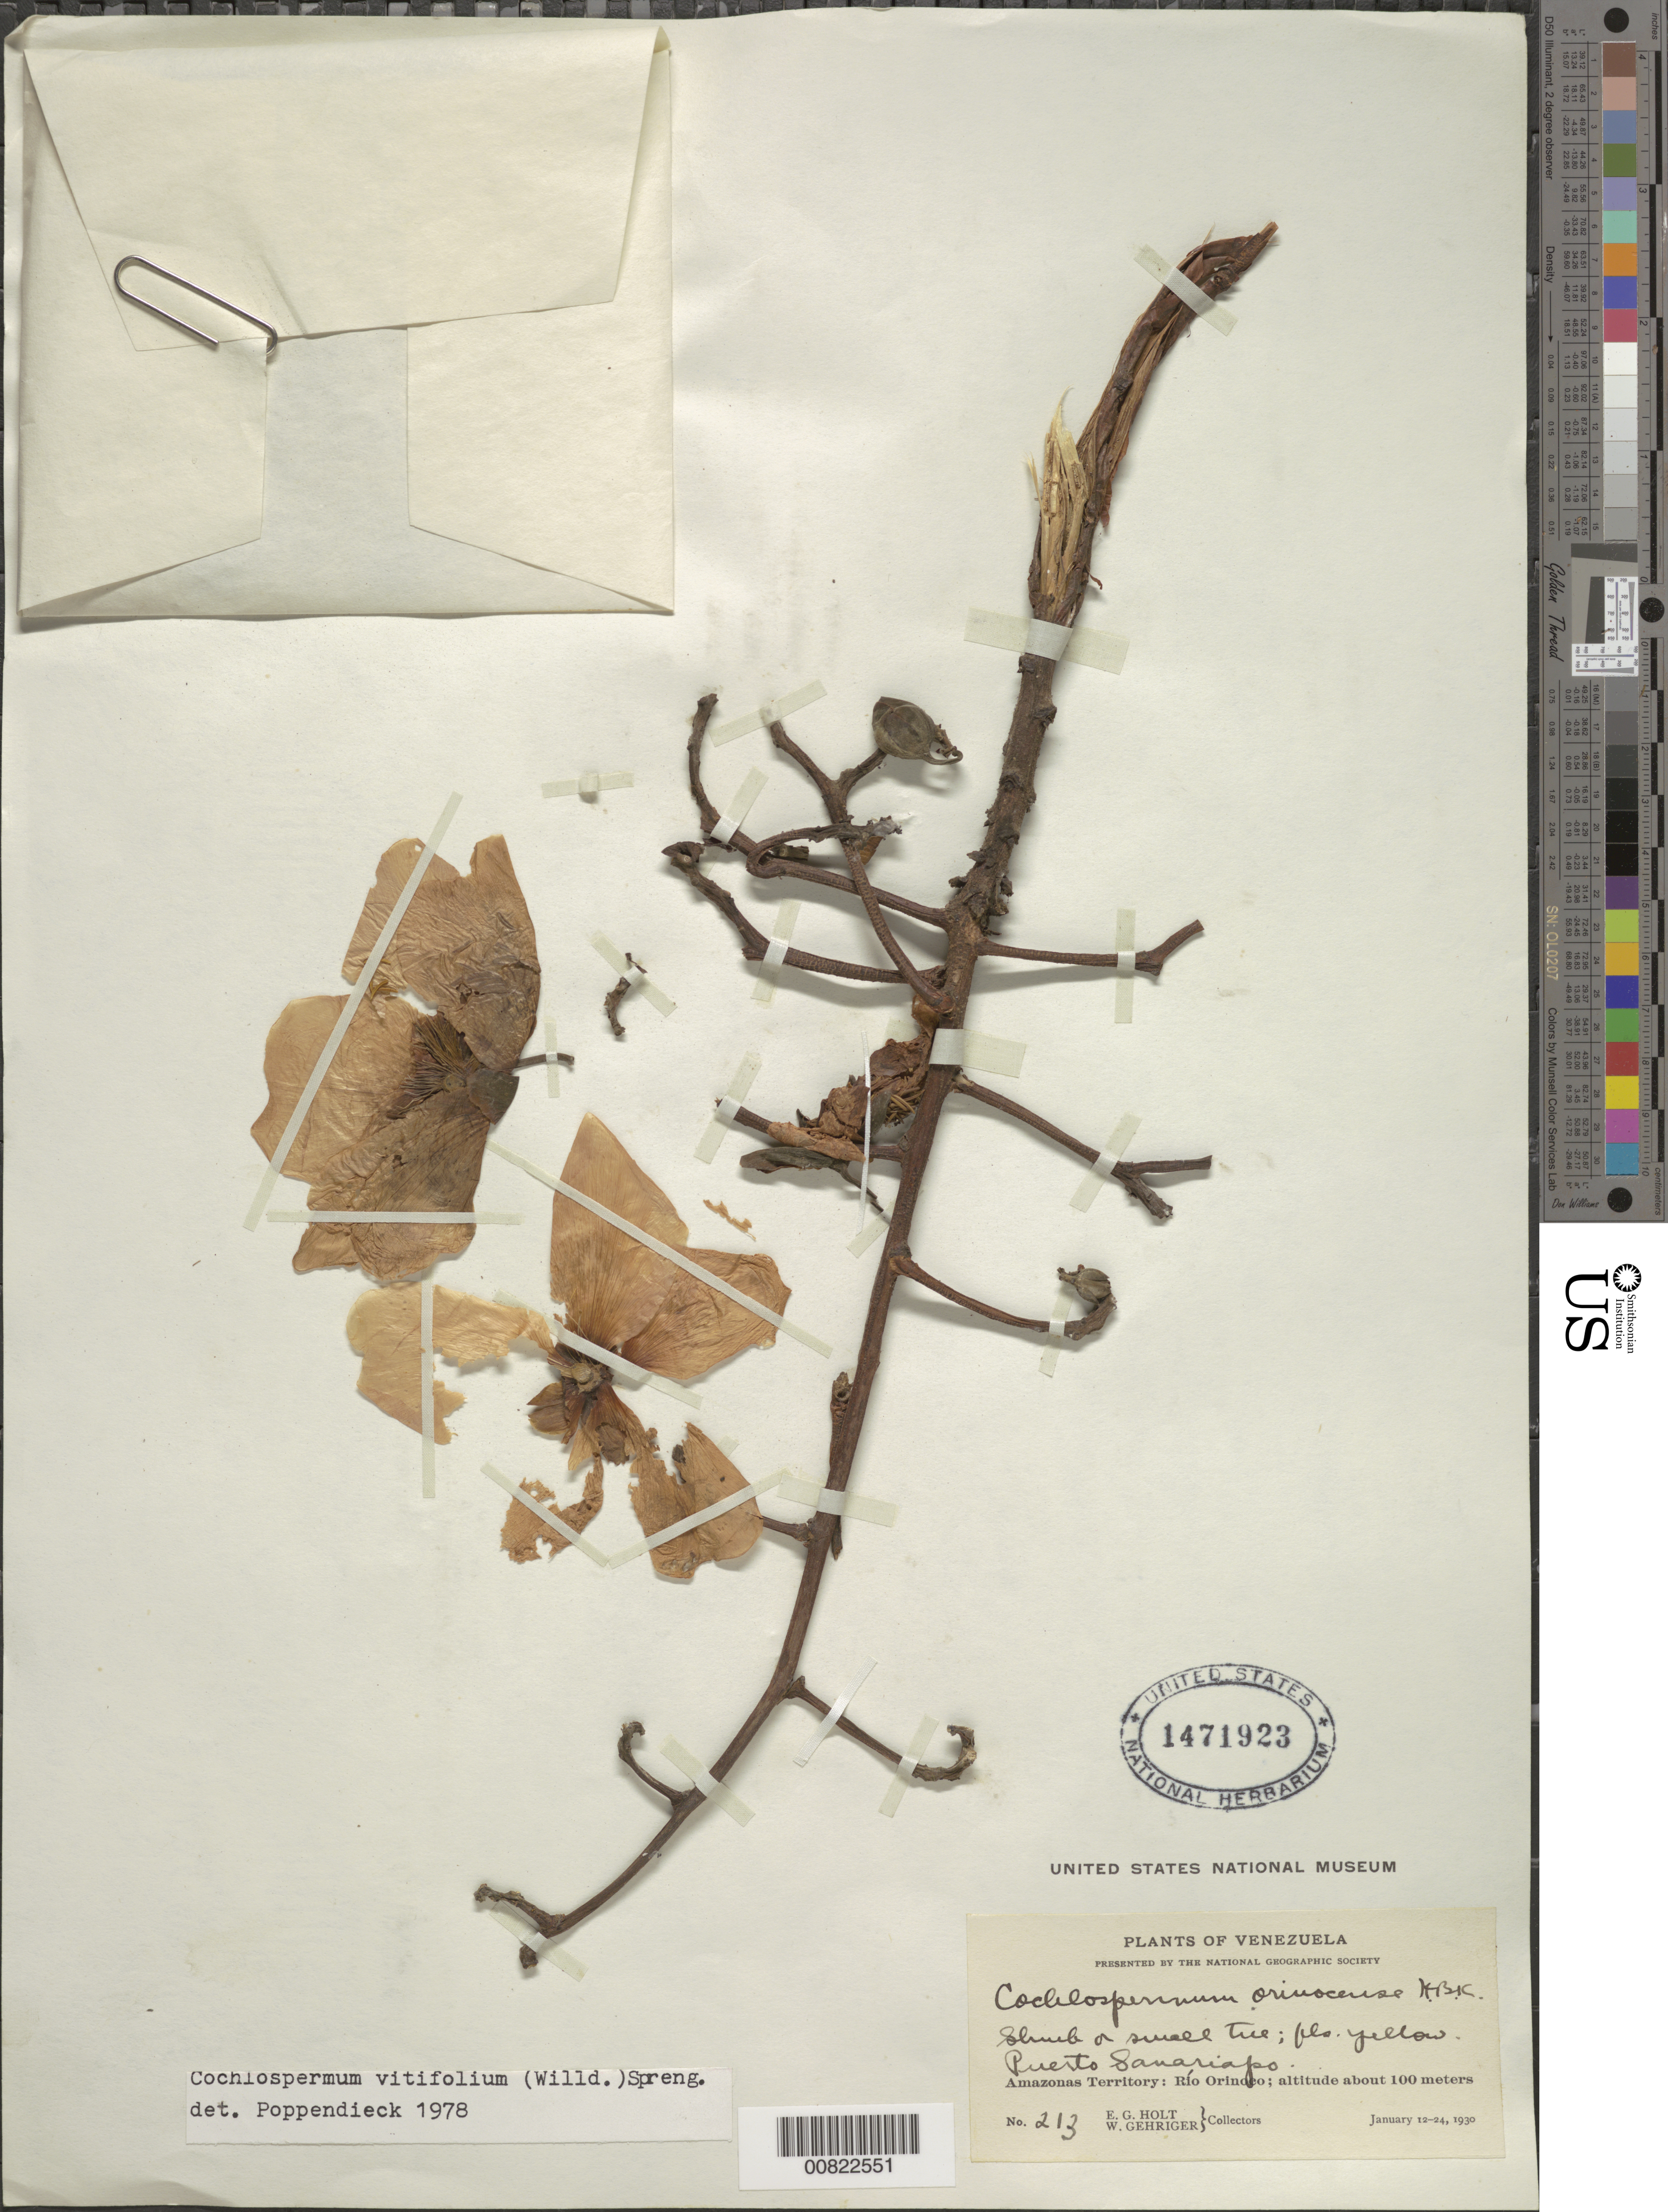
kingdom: Plantae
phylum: Tracheophyta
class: Magnoliopsida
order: Malvales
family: Cochlospermaceae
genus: Cochlospermum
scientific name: Cochlospermum vitifolium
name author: (Willd.) Spreng.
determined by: Poppendieck, H.-H., (HBG), Institut fur Allgemeine Botanik und Botanischer Garten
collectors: E. Holt & W. Gehriger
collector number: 213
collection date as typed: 12-Jan-30 to 24-Jan-30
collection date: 1930-01-12/1930-01-24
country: Venezuela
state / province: Amazonas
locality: Río Orinoco, Puerto Sanariapo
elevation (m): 100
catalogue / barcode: US 1471923